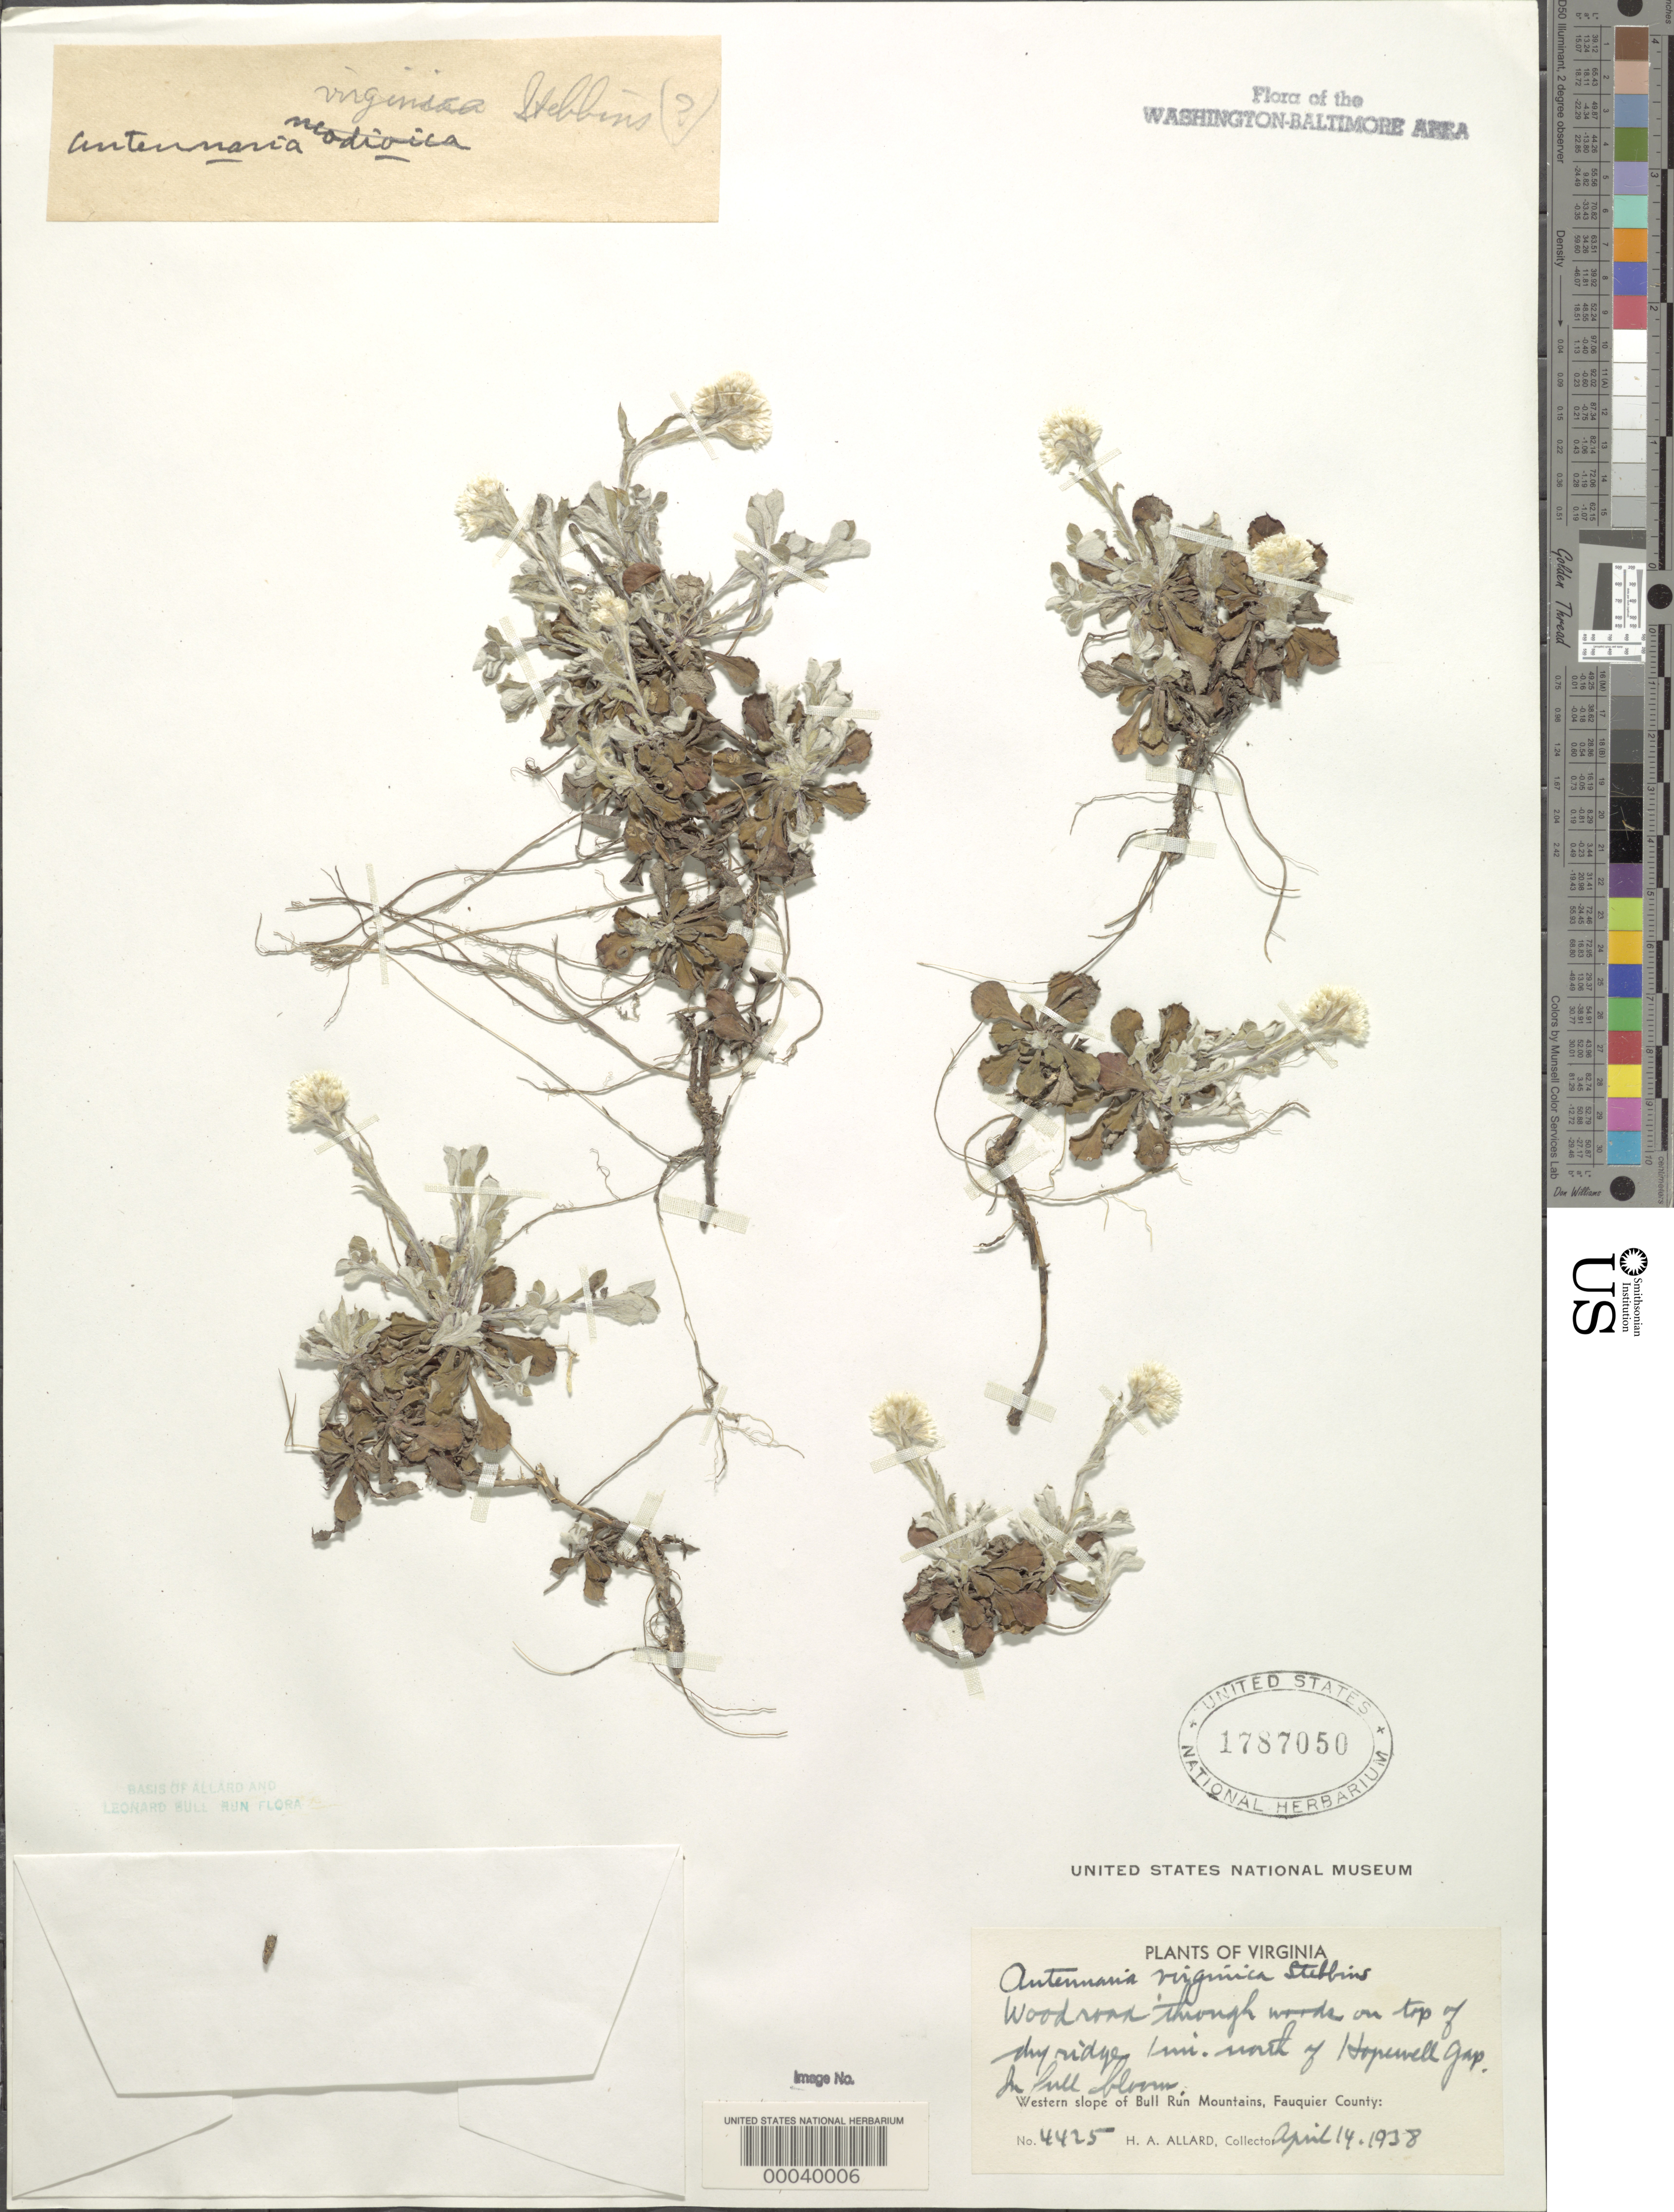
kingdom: Plantae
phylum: Tracheophyta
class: Magnoliopsida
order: Asterales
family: Asteraceae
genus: Antennaria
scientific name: Antennaria virginica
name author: Stebbins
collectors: H. A. Allard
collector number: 4425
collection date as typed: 14 Apr 1938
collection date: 1938-04-14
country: United States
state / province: Virginia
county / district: Fauquier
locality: North of Hopewell Gap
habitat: Top of dry ridge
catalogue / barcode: US 1787050